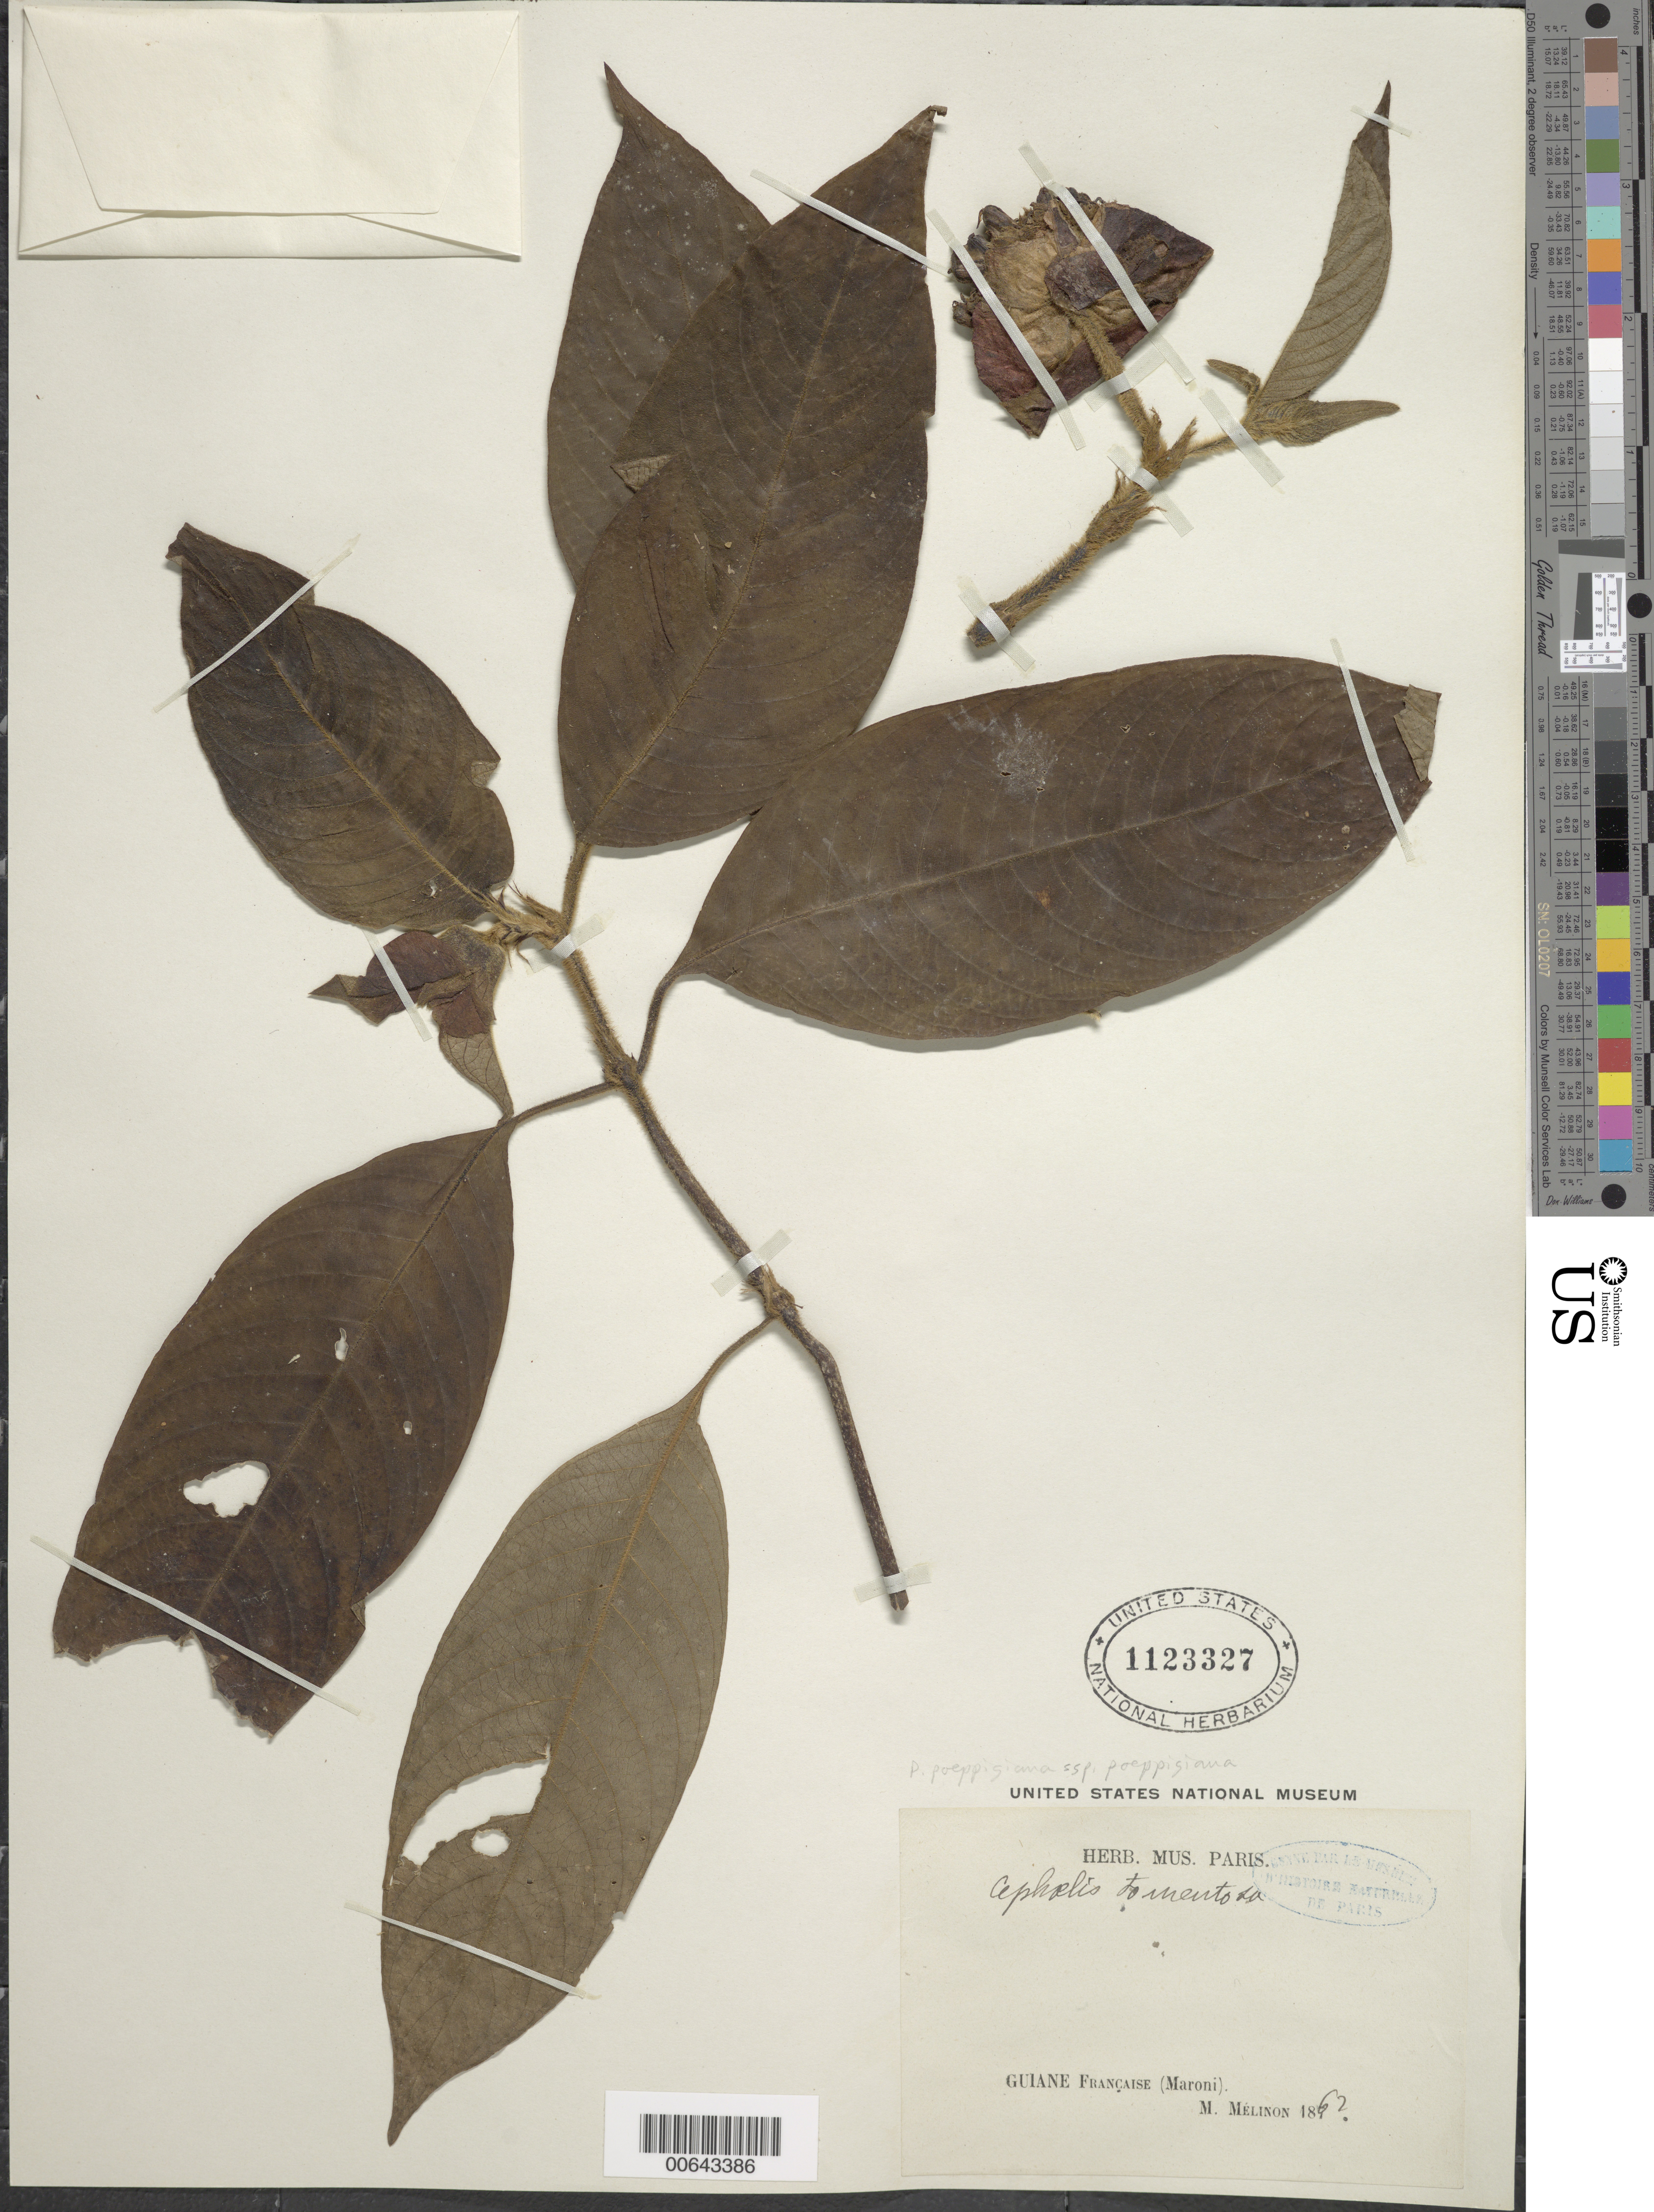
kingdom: Plantae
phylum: Tracheophyta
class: Magnoliopsida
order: Gentianales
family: Rubiaceae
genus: Palicourea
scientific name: Palicourea tomentosa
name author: (Aubl.) Borhidi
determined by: Kirkbride, J. H., Jr.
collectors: E. Mélinon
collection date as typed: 1862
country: French Guiana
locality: Maroni R.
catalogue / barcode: US 1123327